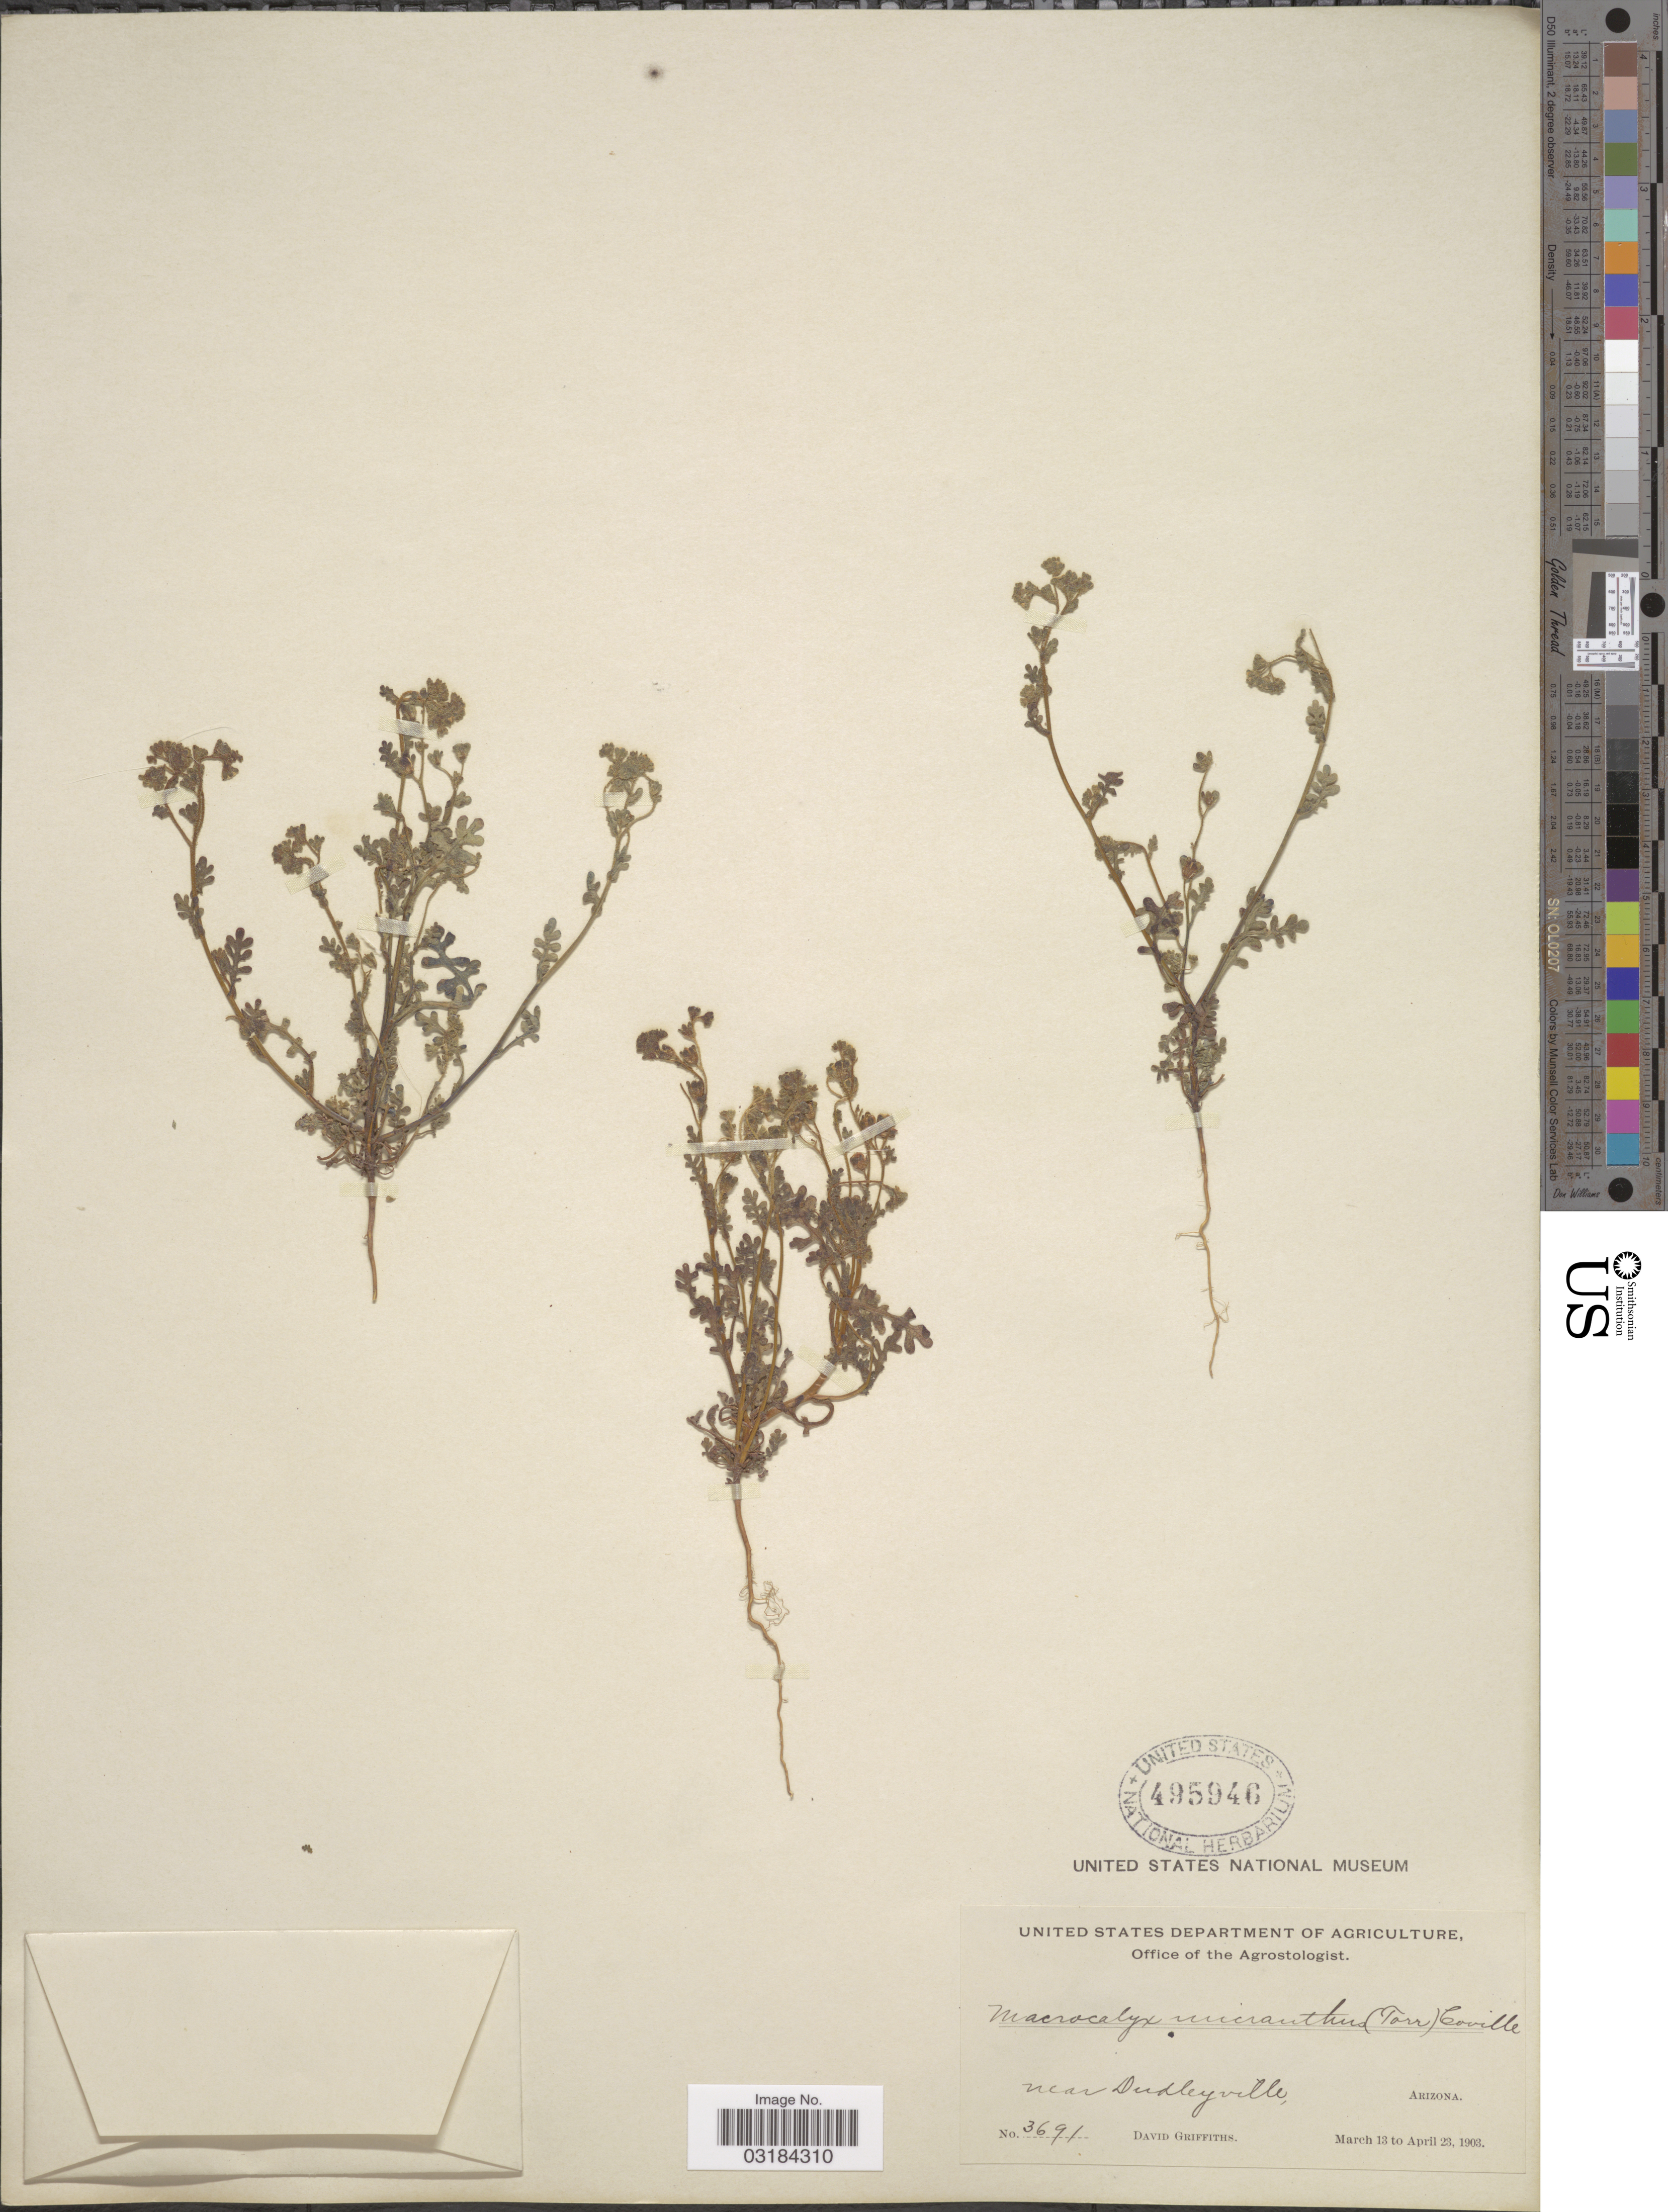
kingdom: Plantae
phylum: Tracheophyta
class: Magnoliopsida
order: Boraginales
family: Hydrophyllaceae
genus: Eucrypta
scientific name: Eucrypta micrantha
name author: (Torr.) A. Heller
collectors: D. Griffiths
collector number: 3691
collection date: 1903-03-13/1903-04-23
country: United States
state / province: Arizona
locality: Near Dudleyville.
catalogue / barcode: US 495946